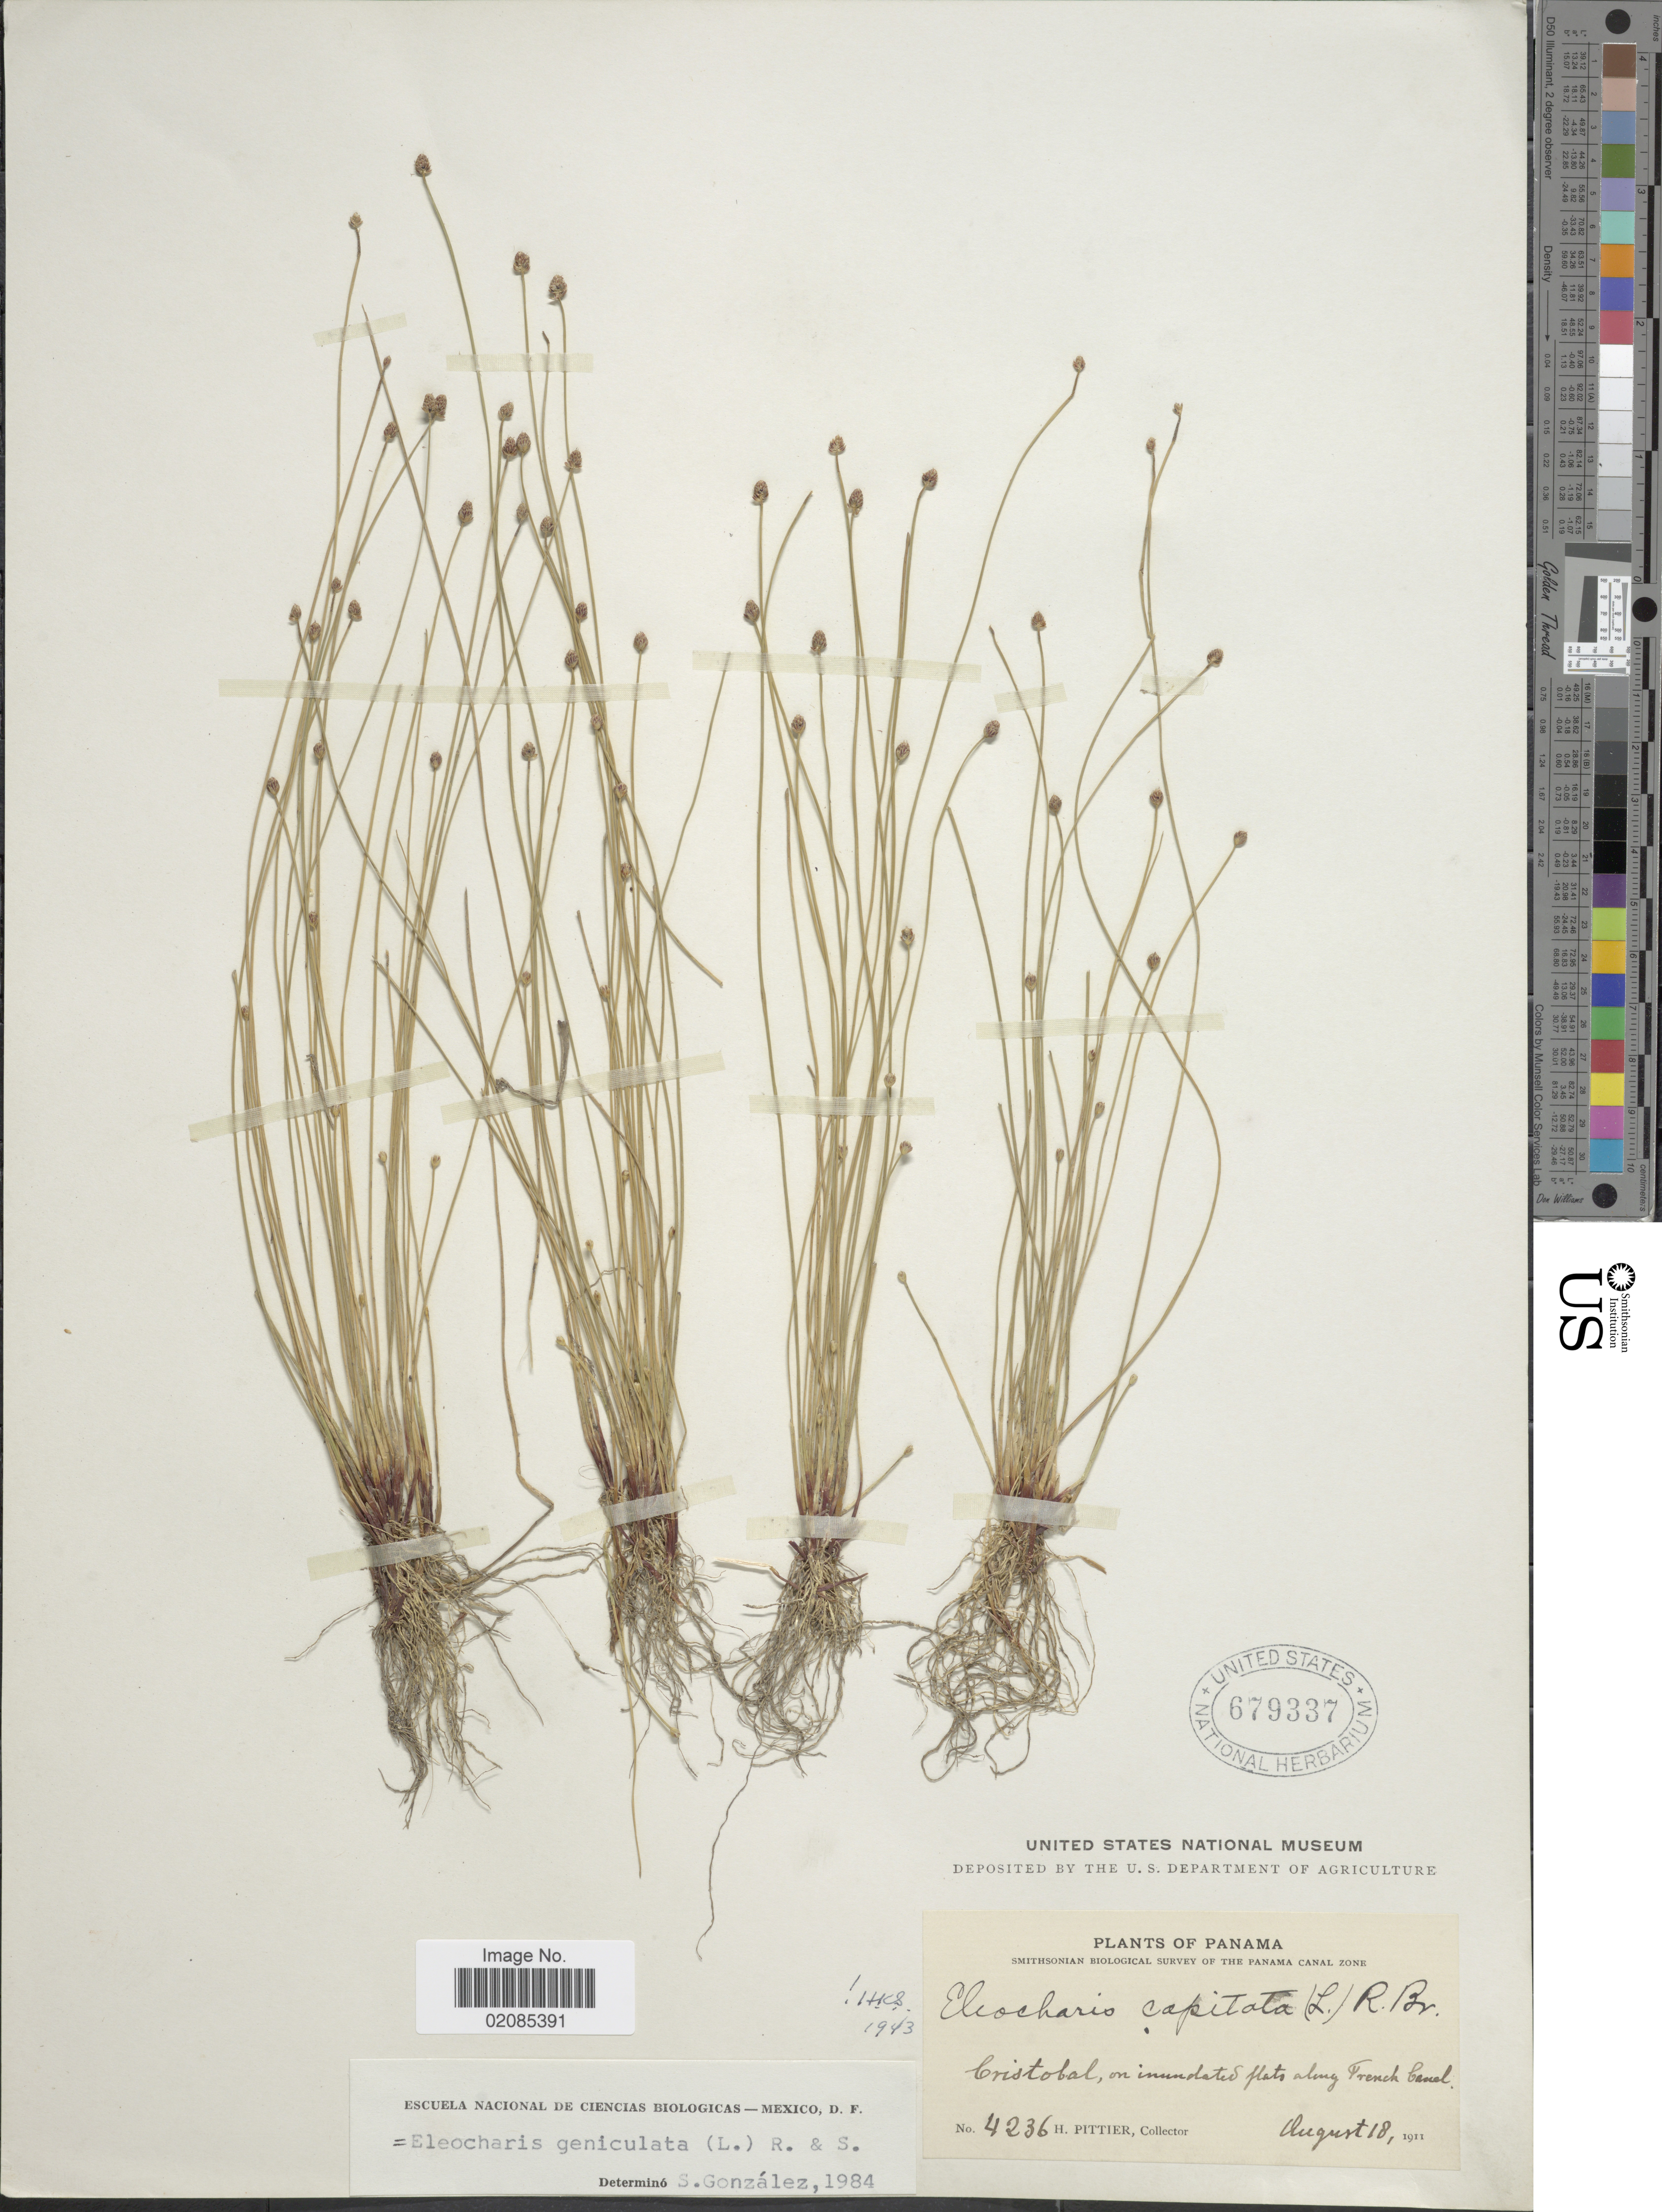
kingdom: Plantae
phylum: Tracheophyta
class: Liliopsida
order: Poales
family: Cyperaceae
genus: Eleocharis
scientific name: Eleocharis geniculata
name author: (L.) Roem. & Schult.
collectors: H. F. Pittier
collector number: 4236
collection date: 1911-08-18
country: Panama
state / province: Colón / Panamá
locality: Canal Zone, Cristobal, on inundated flats along French Canal.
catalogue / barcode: US 679337